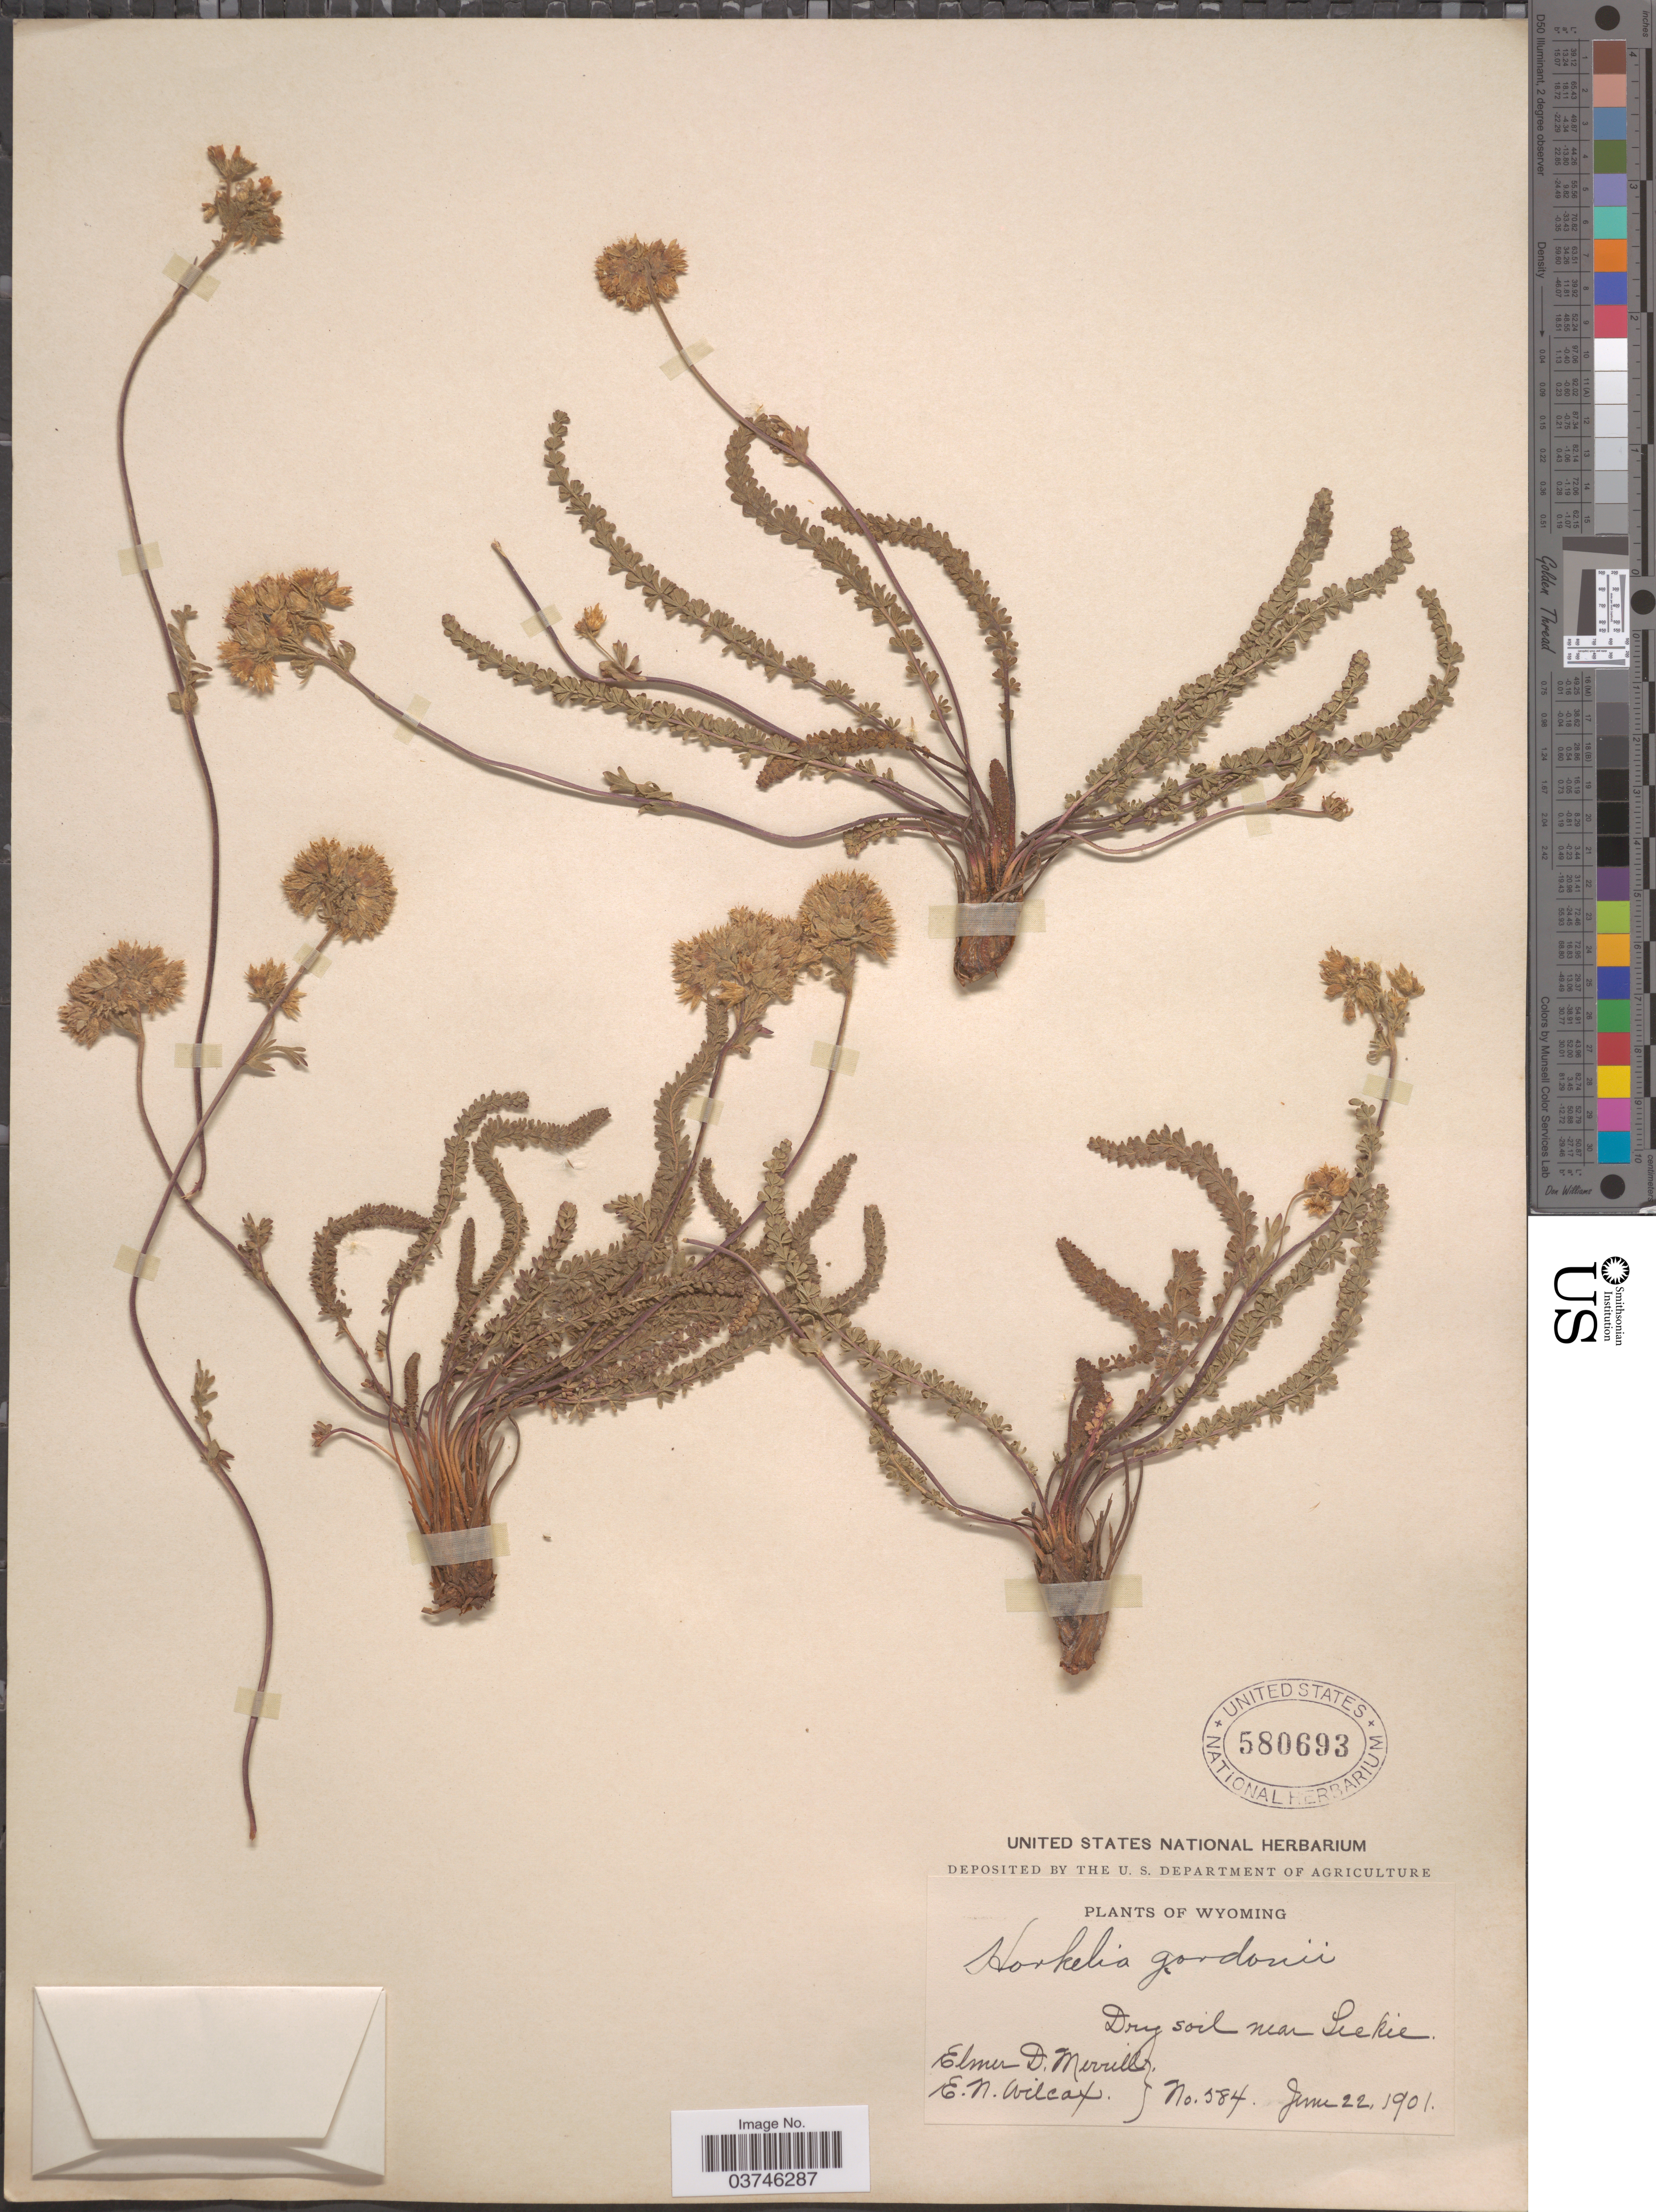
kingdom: Plantae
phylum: Tracheophyta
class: Magnoliopsida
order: Rosales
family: Rosaceae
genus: Potentilla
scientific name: Potentilla gordonii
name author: (Hook.) Greene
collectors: E. D. Merrill & E. Wilcox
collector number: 584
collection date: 1901-06-22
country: United States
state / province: Wyoming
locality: Dry soil near Leckie.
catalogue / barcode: US 580693